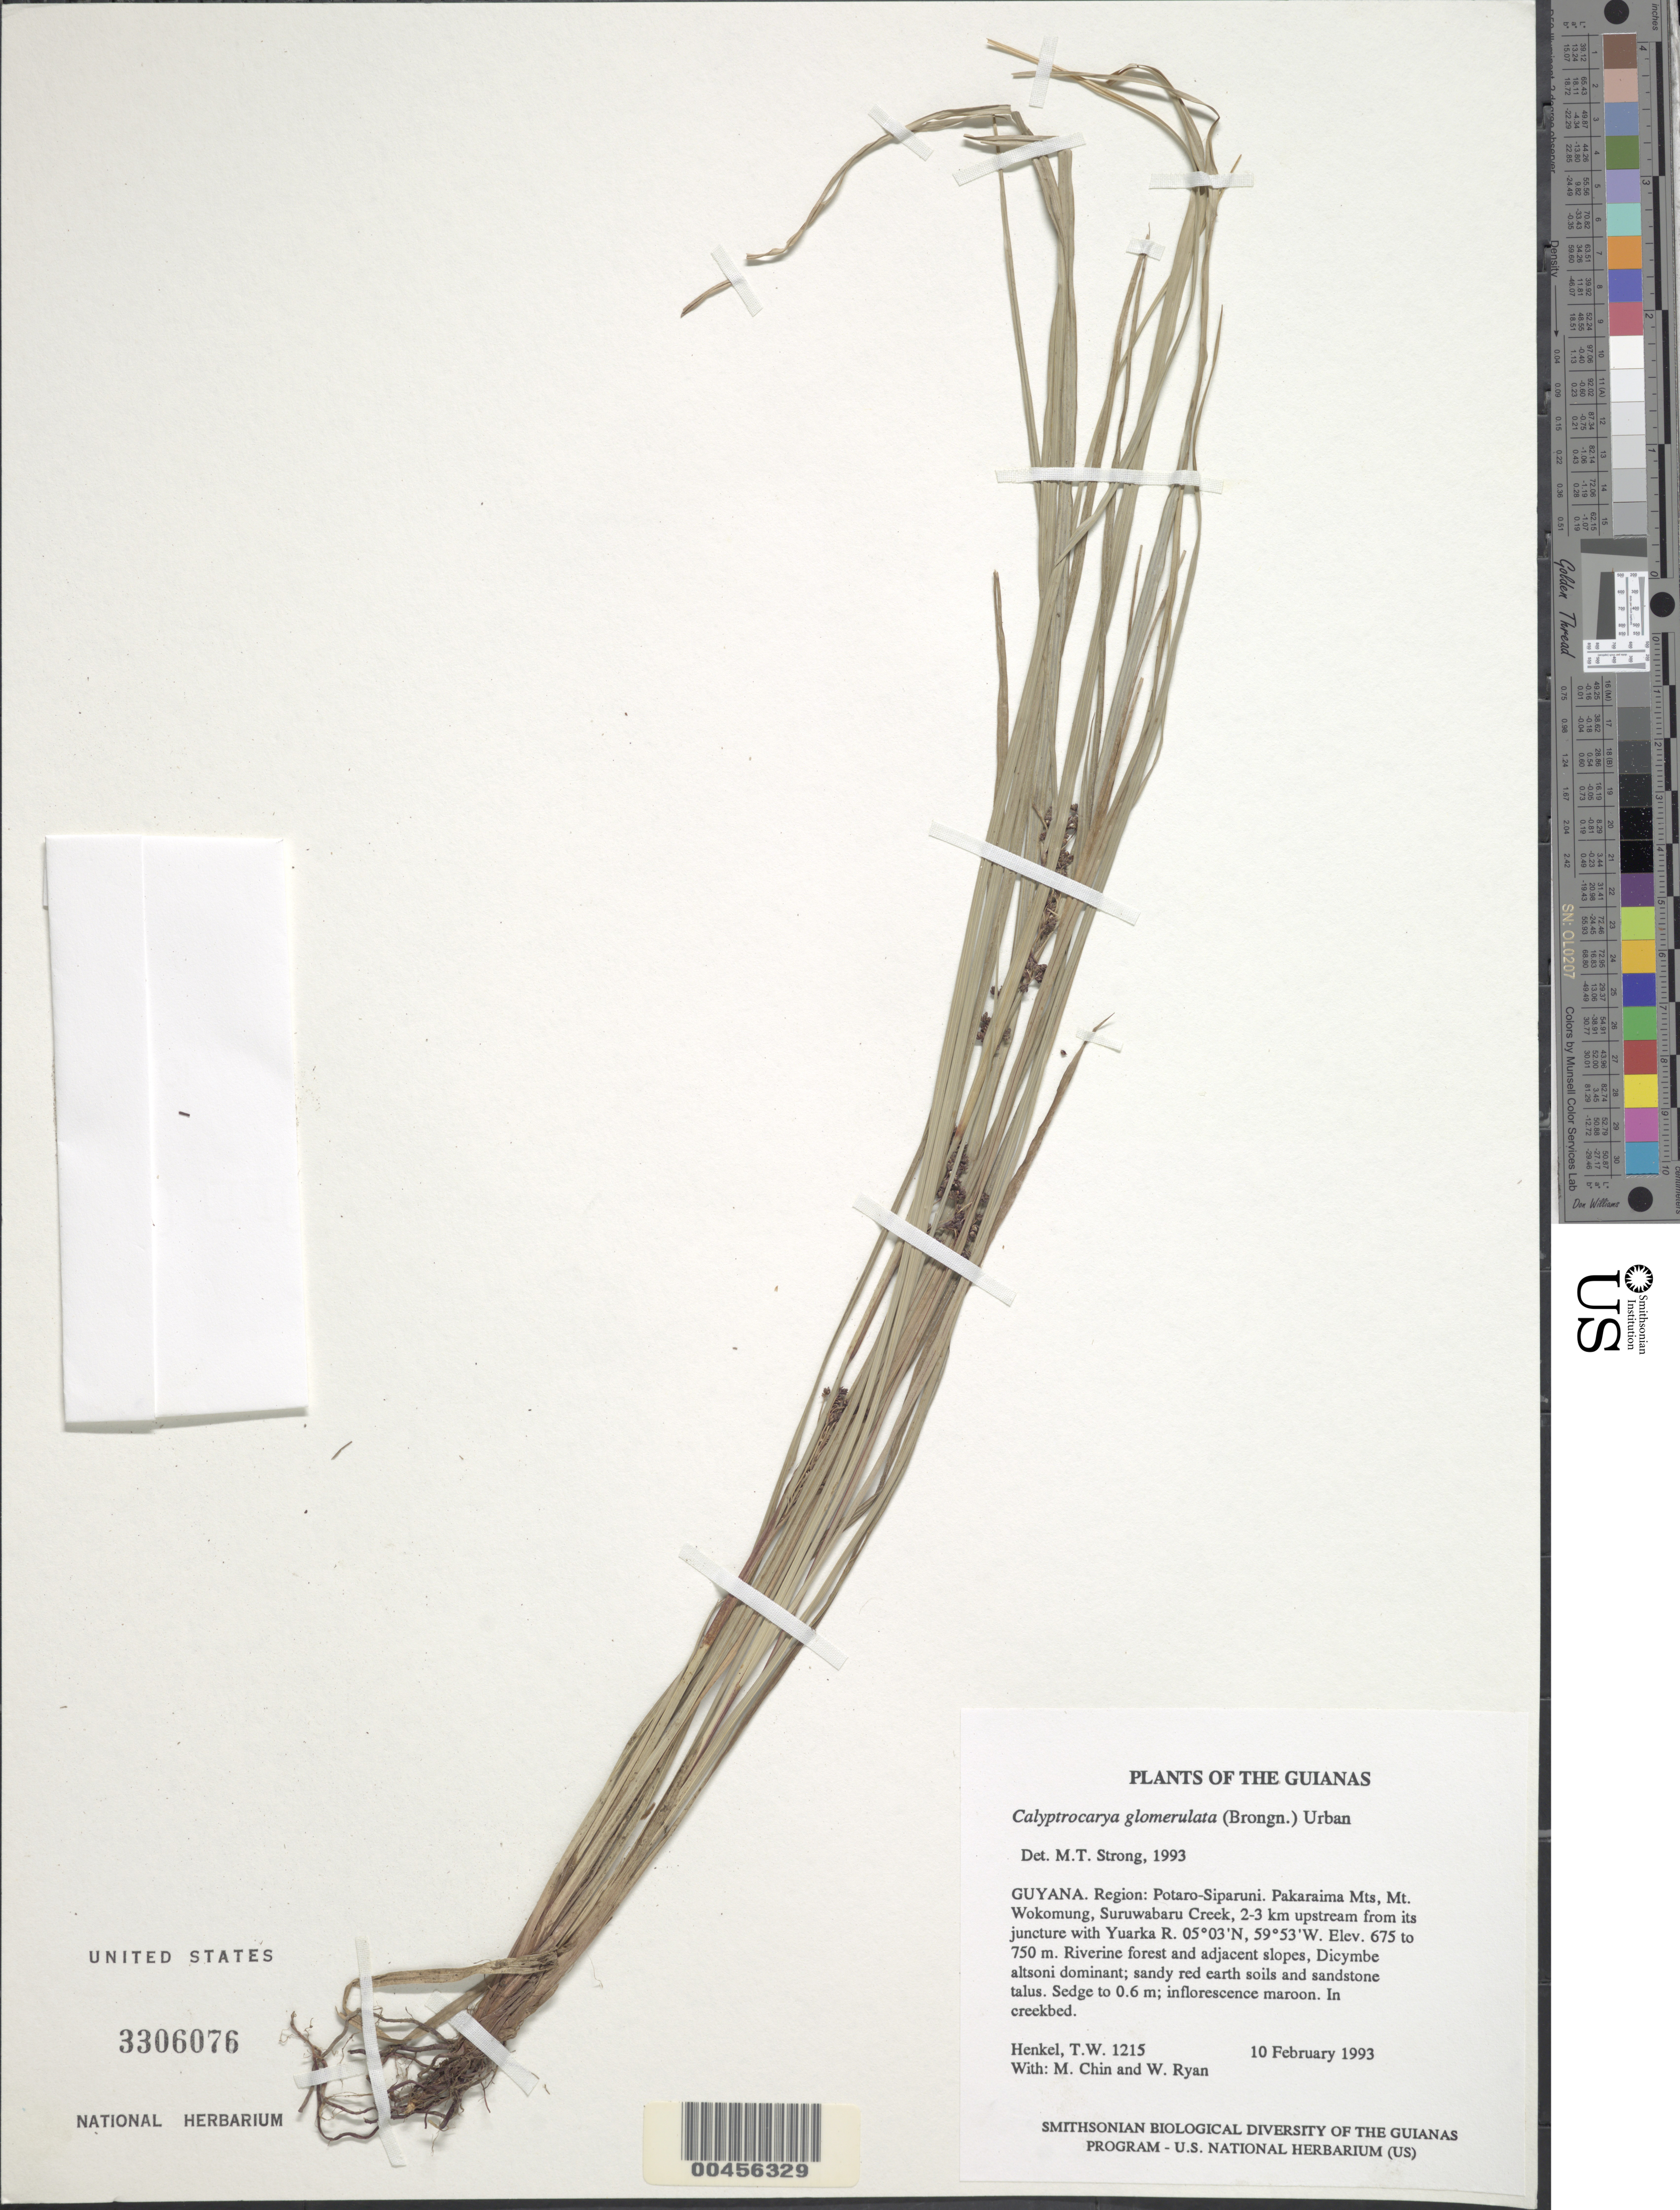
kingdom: Plantae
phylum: Tracheophyta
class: Liliopsida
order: Poales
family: Cyperaceae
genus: Calyptrocarya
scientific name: Calyptrocarya glomerulata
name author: (Brongn.) Urb.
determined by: Strong, M. T., (US), Smithsonian Institution - National Museum of Natural History (UNITED STATES)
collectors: T. Henkel, M. Chin & W. Ryan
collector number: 1215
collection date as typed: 10 February 1993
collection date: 1993-02-10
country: Guyana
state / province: Potaro-Siparuni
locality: Pakaraima Mts, Mt. Wokomung, Suruwabaru Creek, 2-3 km upstream from juncture with Yuarka R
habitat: Riverine forest and adjacent slopes, Dicymbe altsoni dominant; sandy red earth soils and sandstone talus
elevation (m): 675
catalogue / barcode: US 3306076